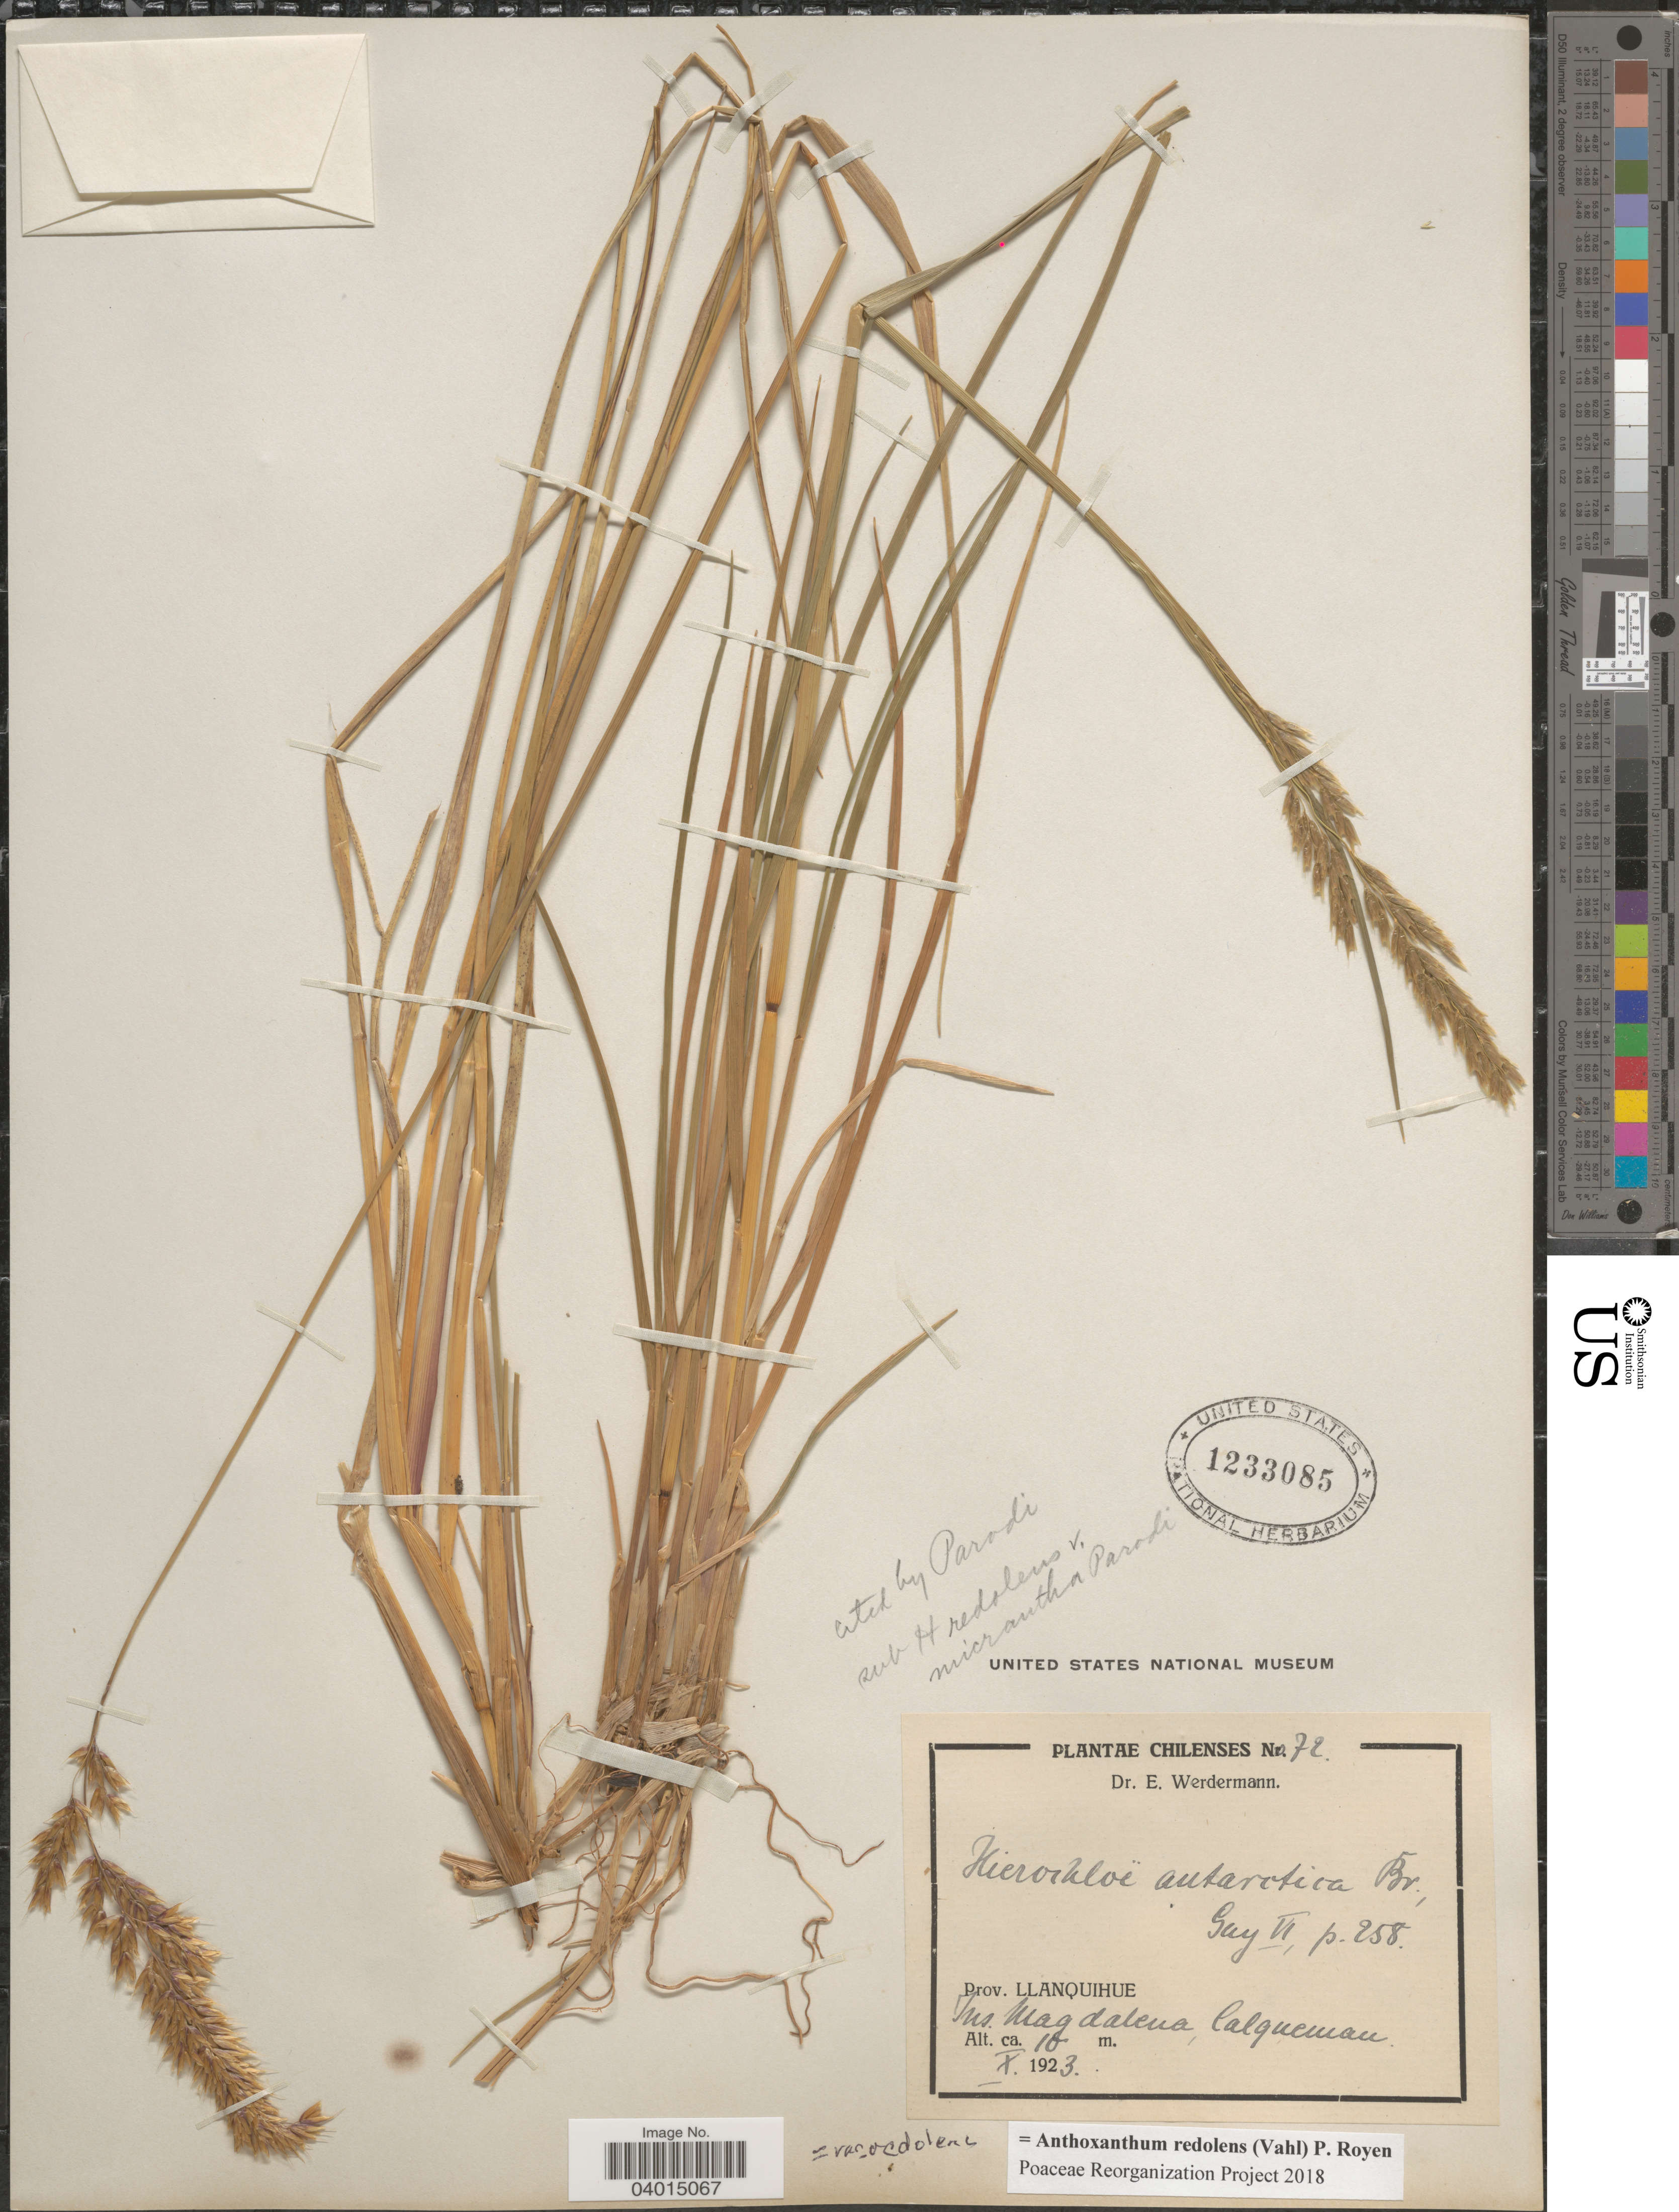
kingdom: Plantae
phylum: Tracheophyta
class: Liliopsida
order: Poales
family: Poaceae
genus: Anthoxanthum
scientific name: Anthoxanthum redolens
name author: (Vahl) P. Royen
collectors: E. Werdermann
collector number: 72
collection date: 1923-10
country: Chile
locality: Prov. Llanquihue. Ins. Magdalena, Calqueman.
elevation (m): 10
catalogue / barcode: US 1233085